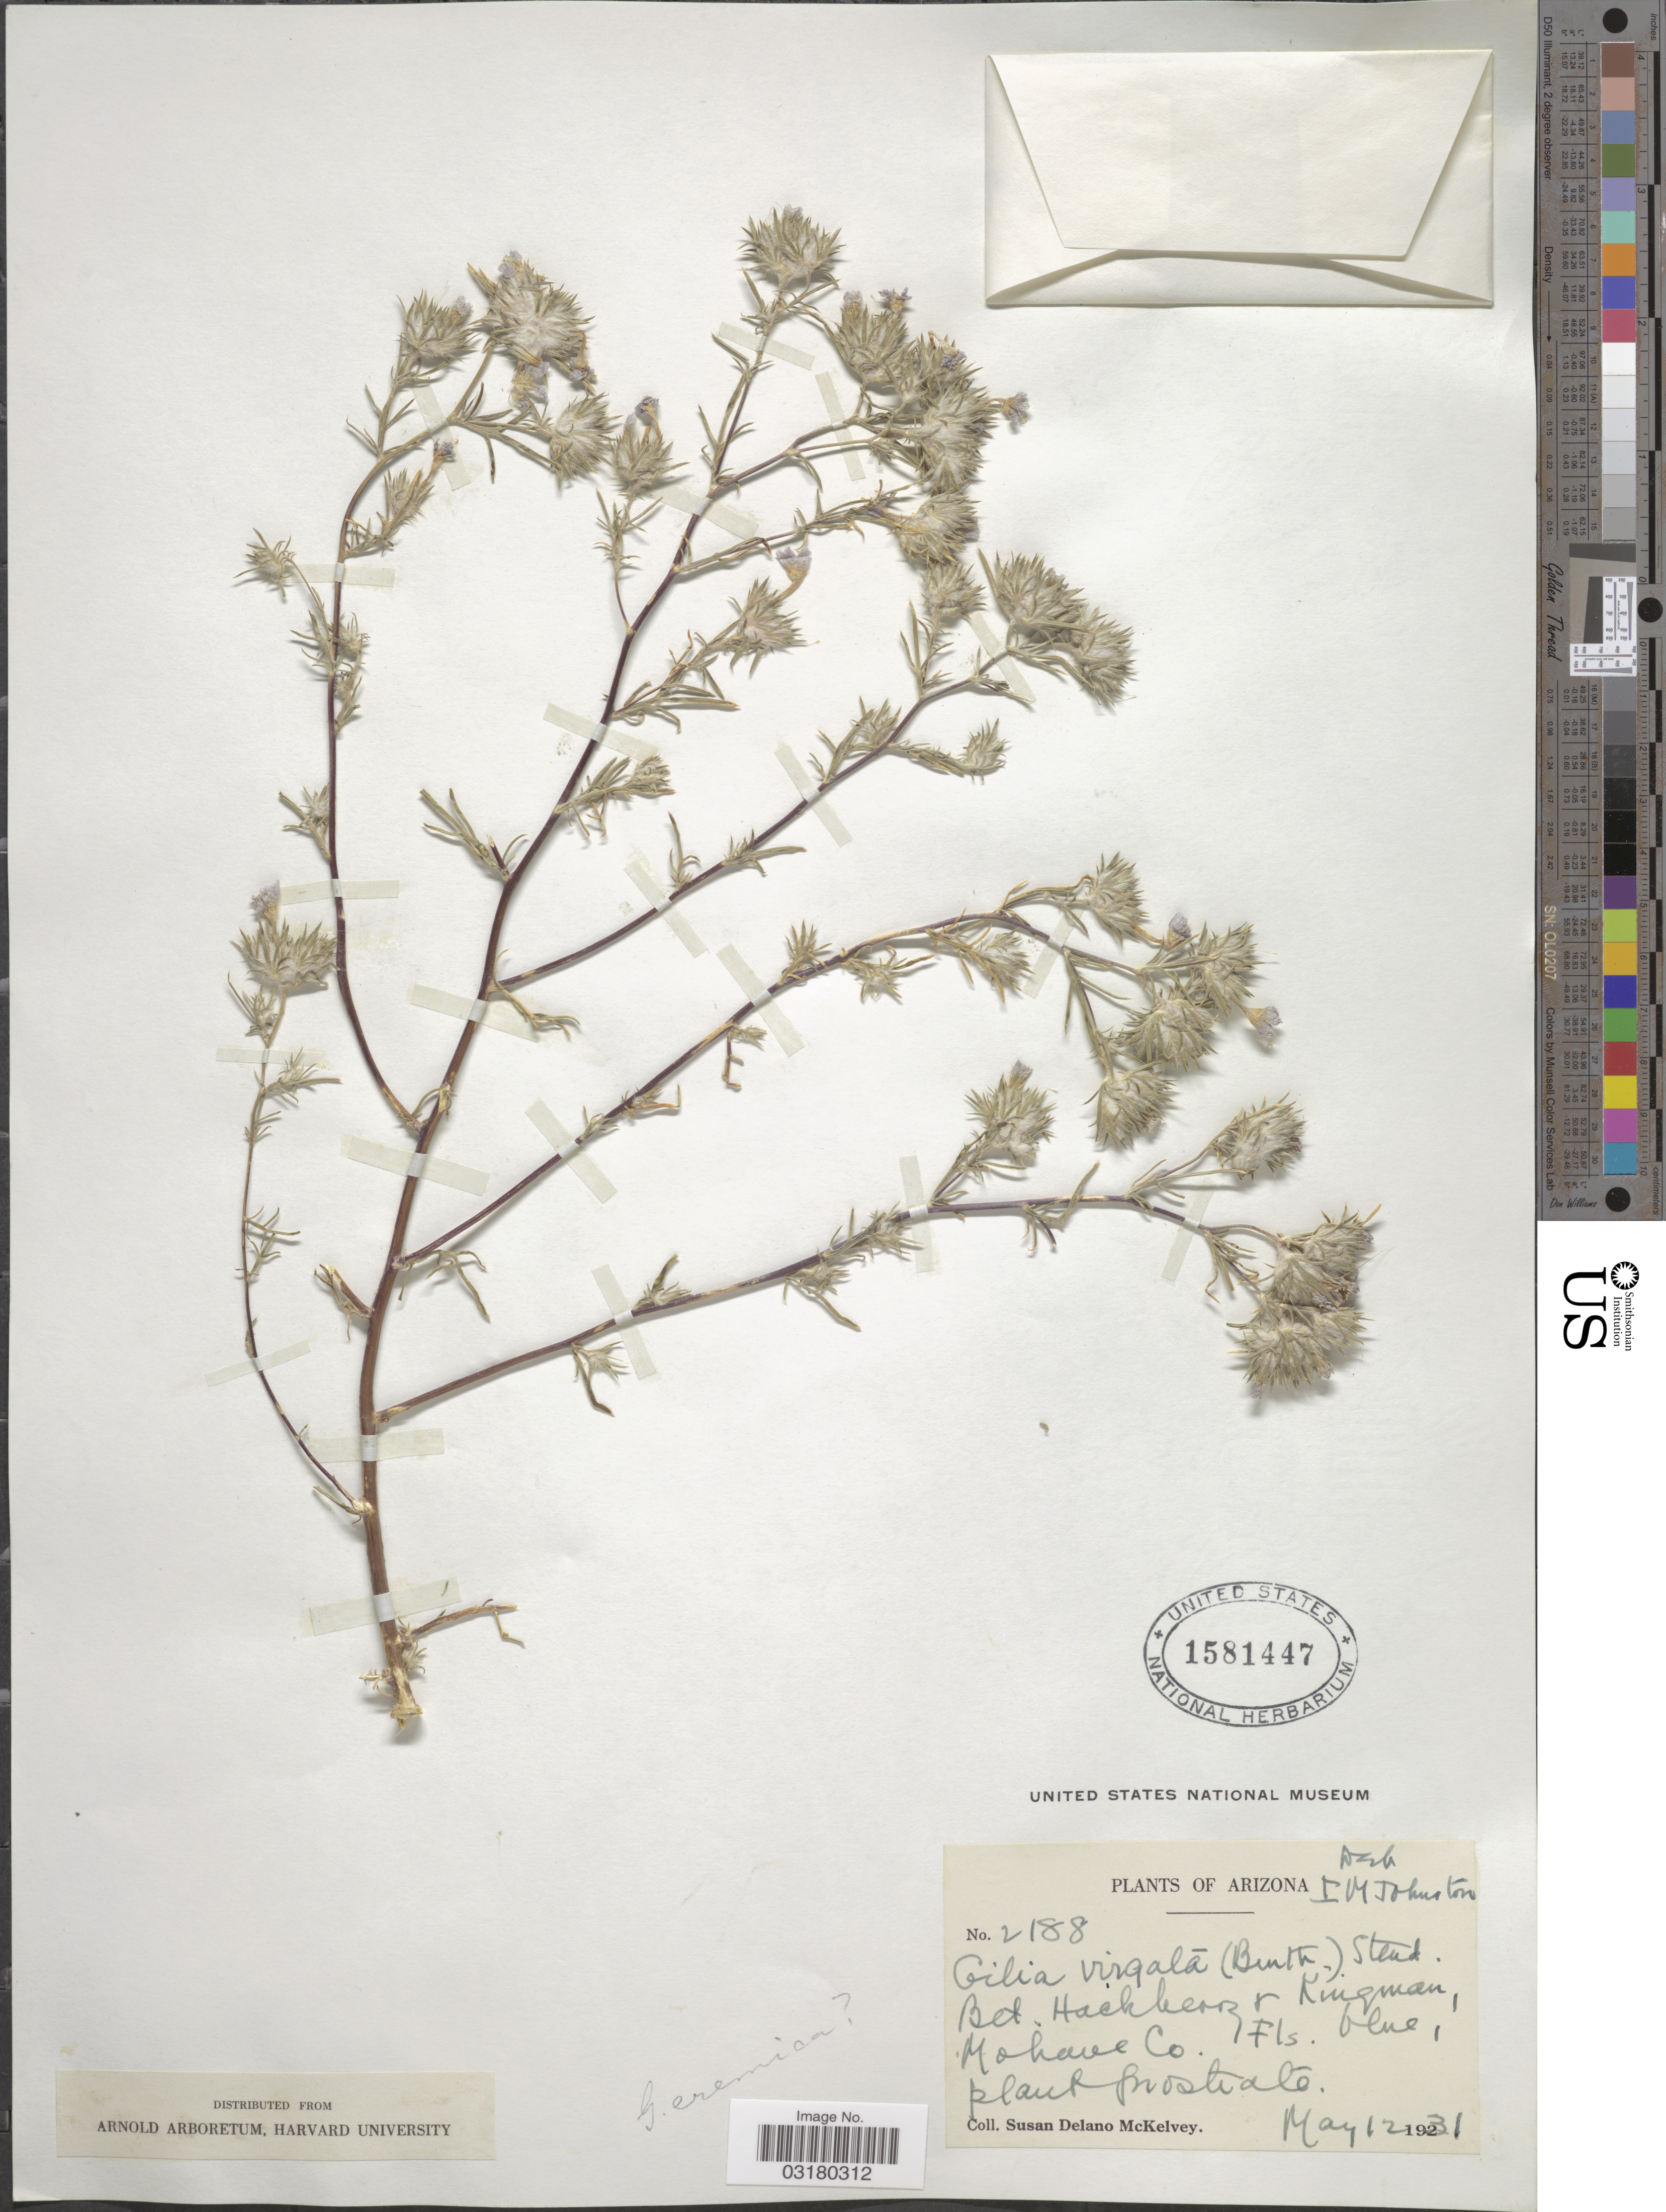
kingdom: Plantae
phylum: Tracheophyta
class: Magnoliopsida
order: Ericales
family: Polemoniaceae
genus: Eriastrum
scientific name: Eriastrum eremicum subsp. yageri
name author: (Jeps.) H. Mason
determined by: De Groot, Sarah J.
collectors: S. A. McKelvey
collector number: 2188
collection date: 1931-05-12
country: United States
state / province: Arizona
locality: Bet. Hackberry & Kingman, Mohave Co.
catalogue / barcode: US 1581447